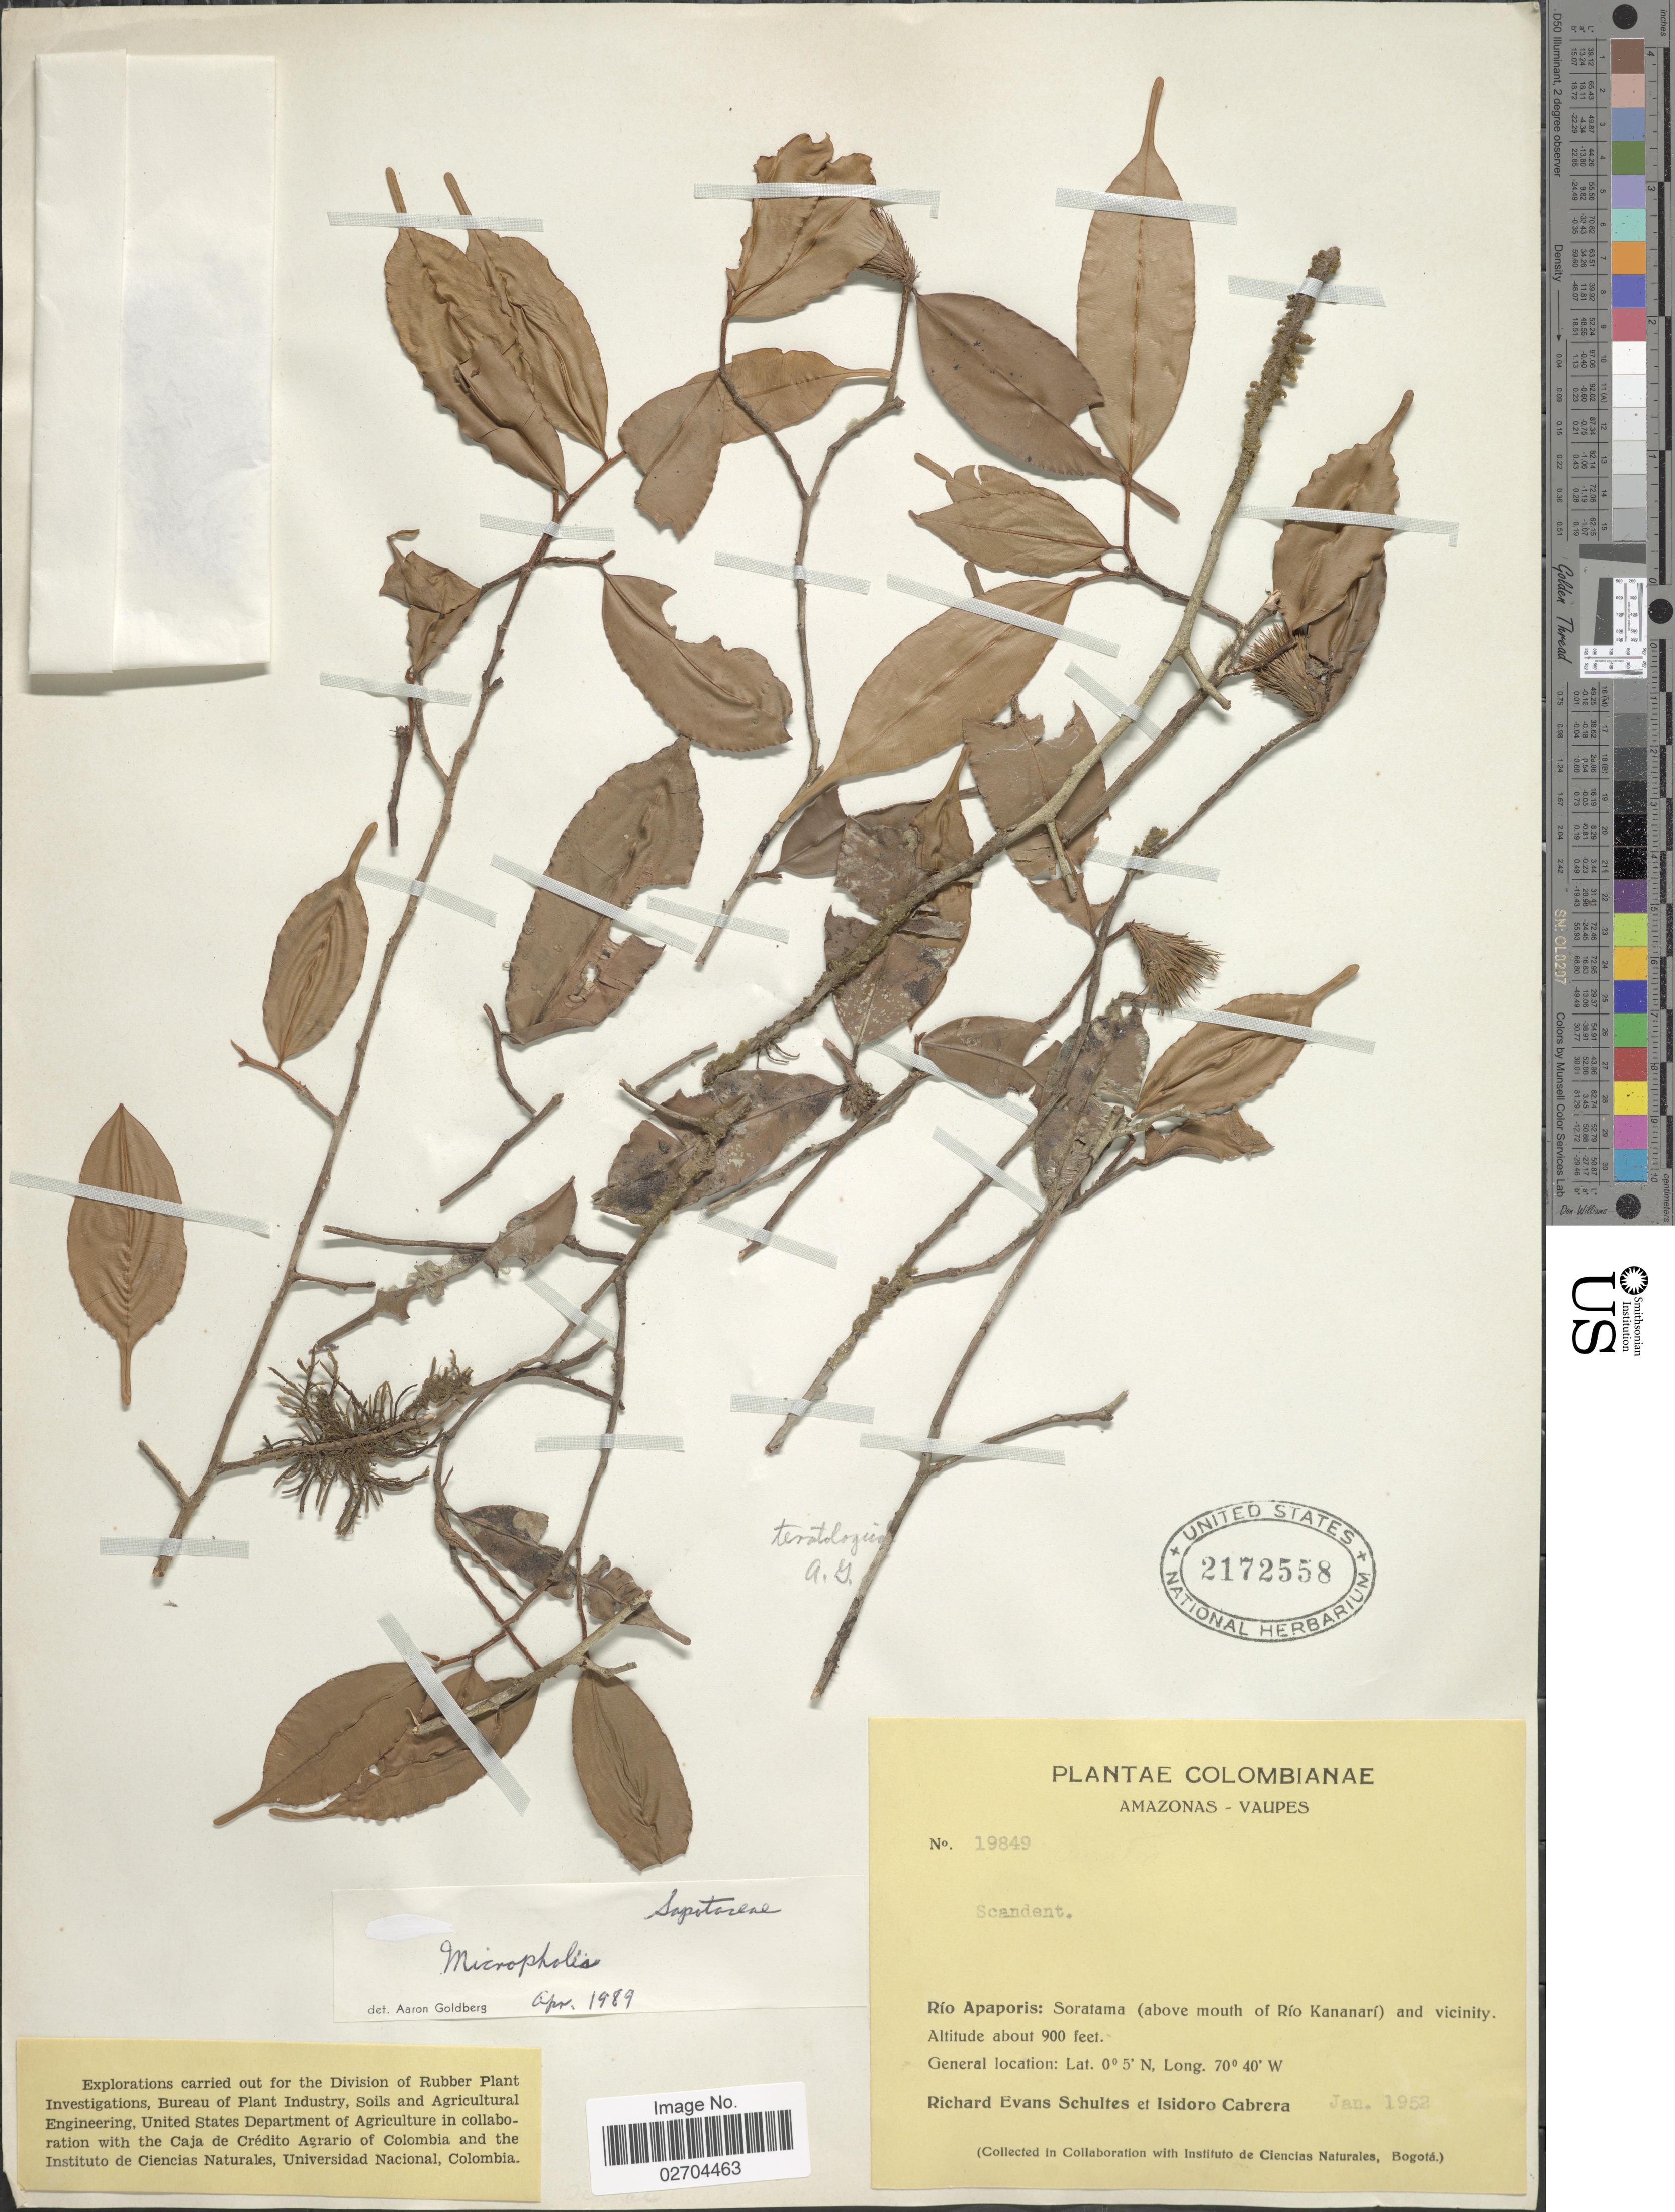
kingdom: Plantae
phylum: Tracheophyta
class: Magnoliopsida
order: Ericales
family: Sapotaceae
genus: Micropholis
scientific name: Micropholis sp.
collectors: R. E. Schultes & I. Cabrera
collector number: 19849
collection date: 1952-01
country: Colombia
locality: Amazonas-Vaupes, Rio Apaporis: Soratama (above mouth of Rio Kananari) and vicinity.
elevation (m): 274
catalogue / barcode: US 2172558